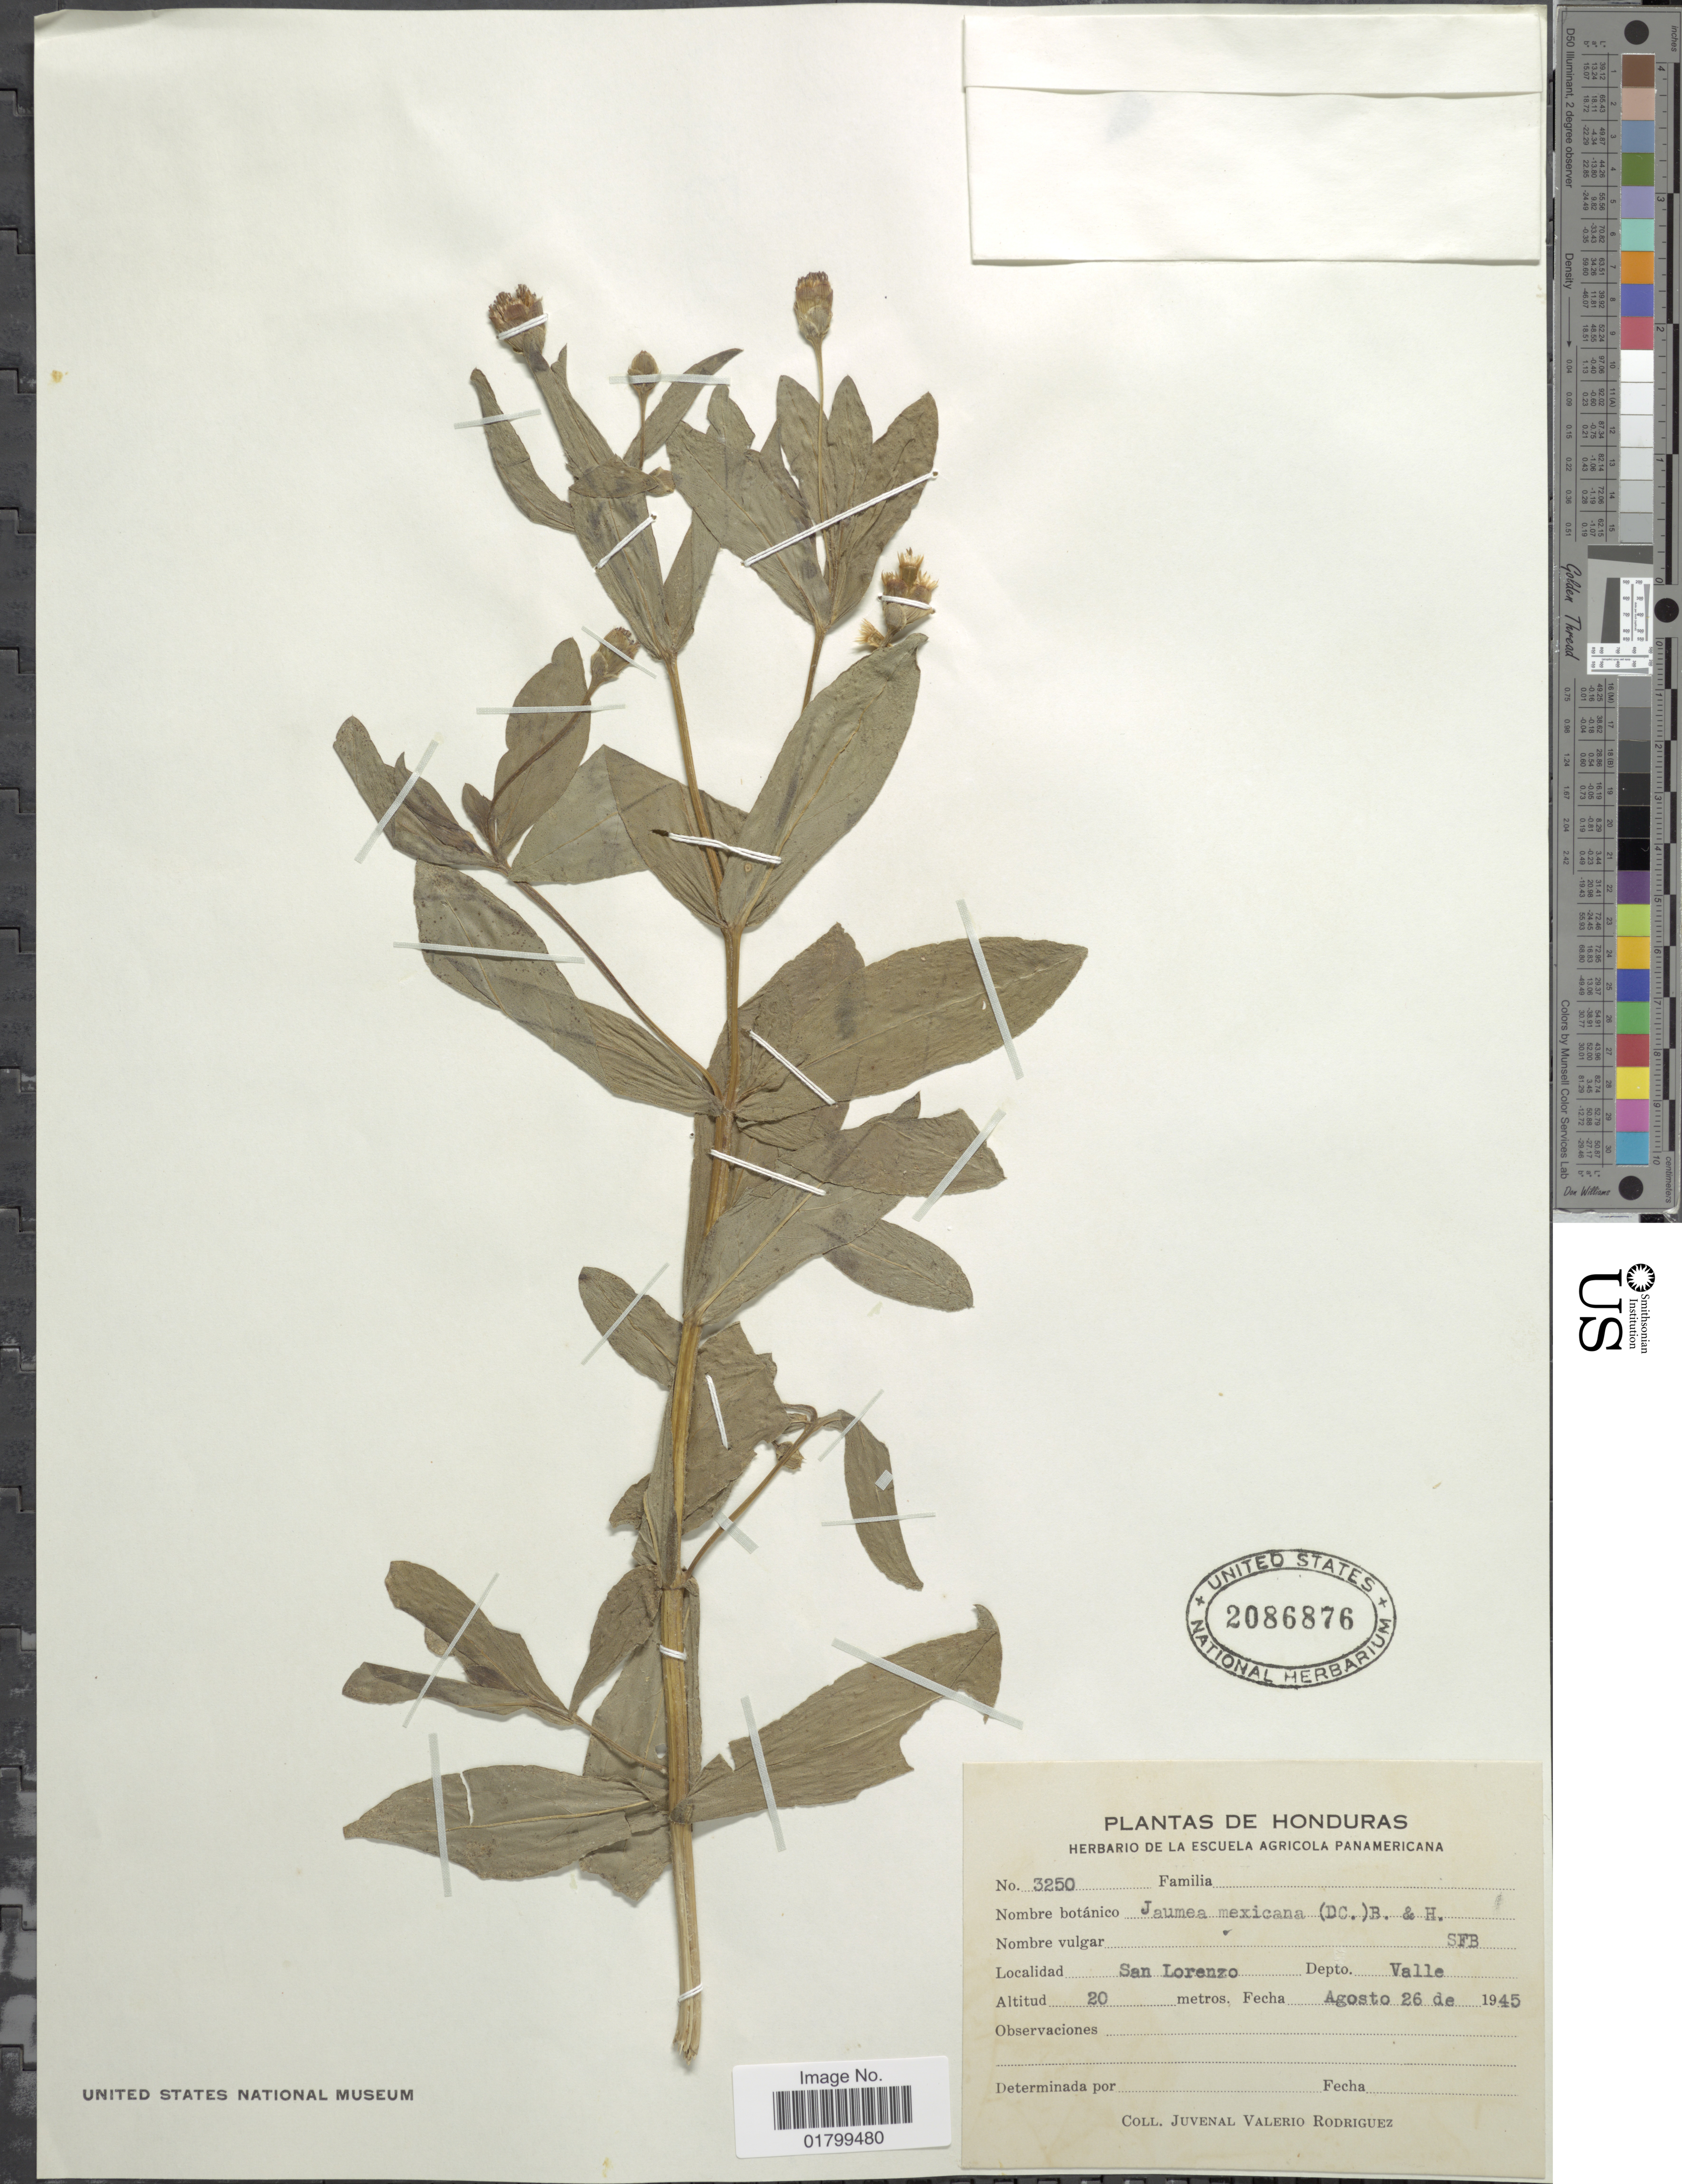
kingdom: Plantae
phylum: Tracheophyta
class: Magnoliopsida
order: Asterales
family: Asteraceae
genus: Espejoa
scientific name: Espejoa mexicana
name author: DC.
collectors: J. Rodriguez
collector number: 3250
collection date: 1945-08-26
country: Honduras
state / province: Valle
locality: San Lorenzo, Depto. Valle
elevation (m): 20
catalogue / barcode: US 2086876